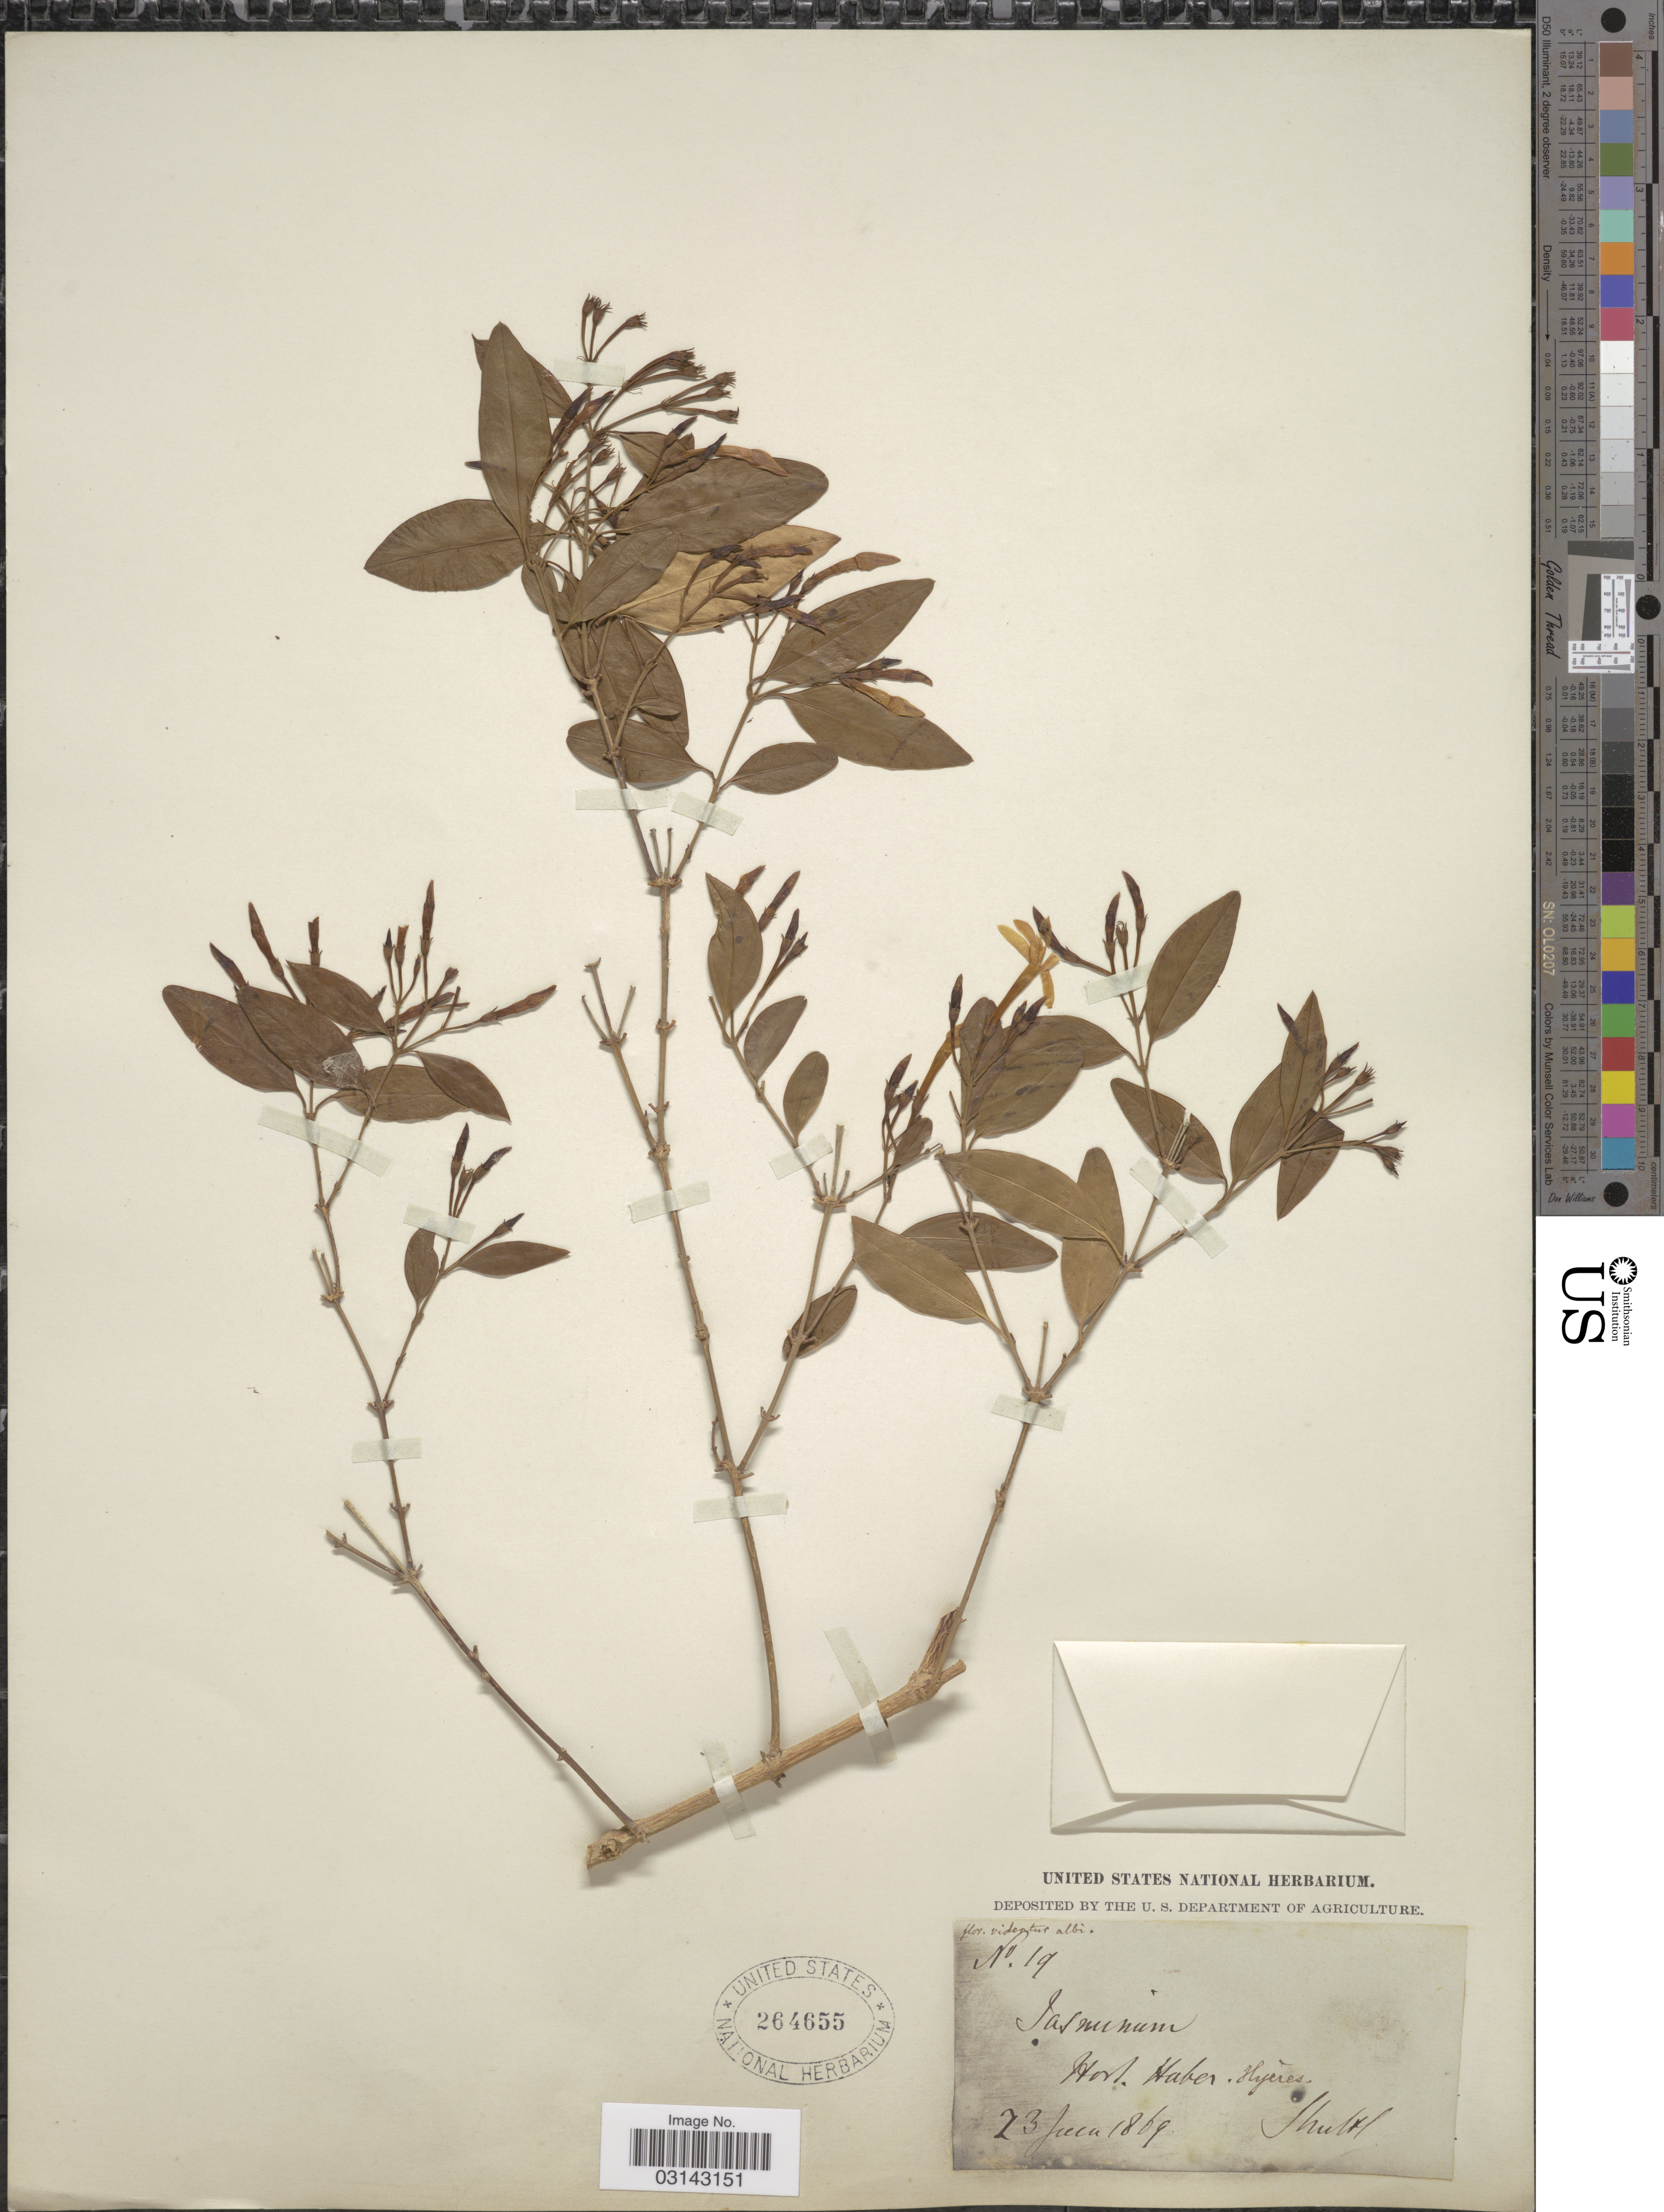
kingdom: Plantae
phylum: Tracheophyta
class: Magnoliopsida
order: Lamiales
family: Oleaceae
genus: Jasminum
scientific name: Jasminum sp.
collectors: ex herb. United States National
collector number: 19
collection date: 1869-06-23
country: France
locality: Hort. Haber. Hyéres.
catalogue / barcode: US 264655